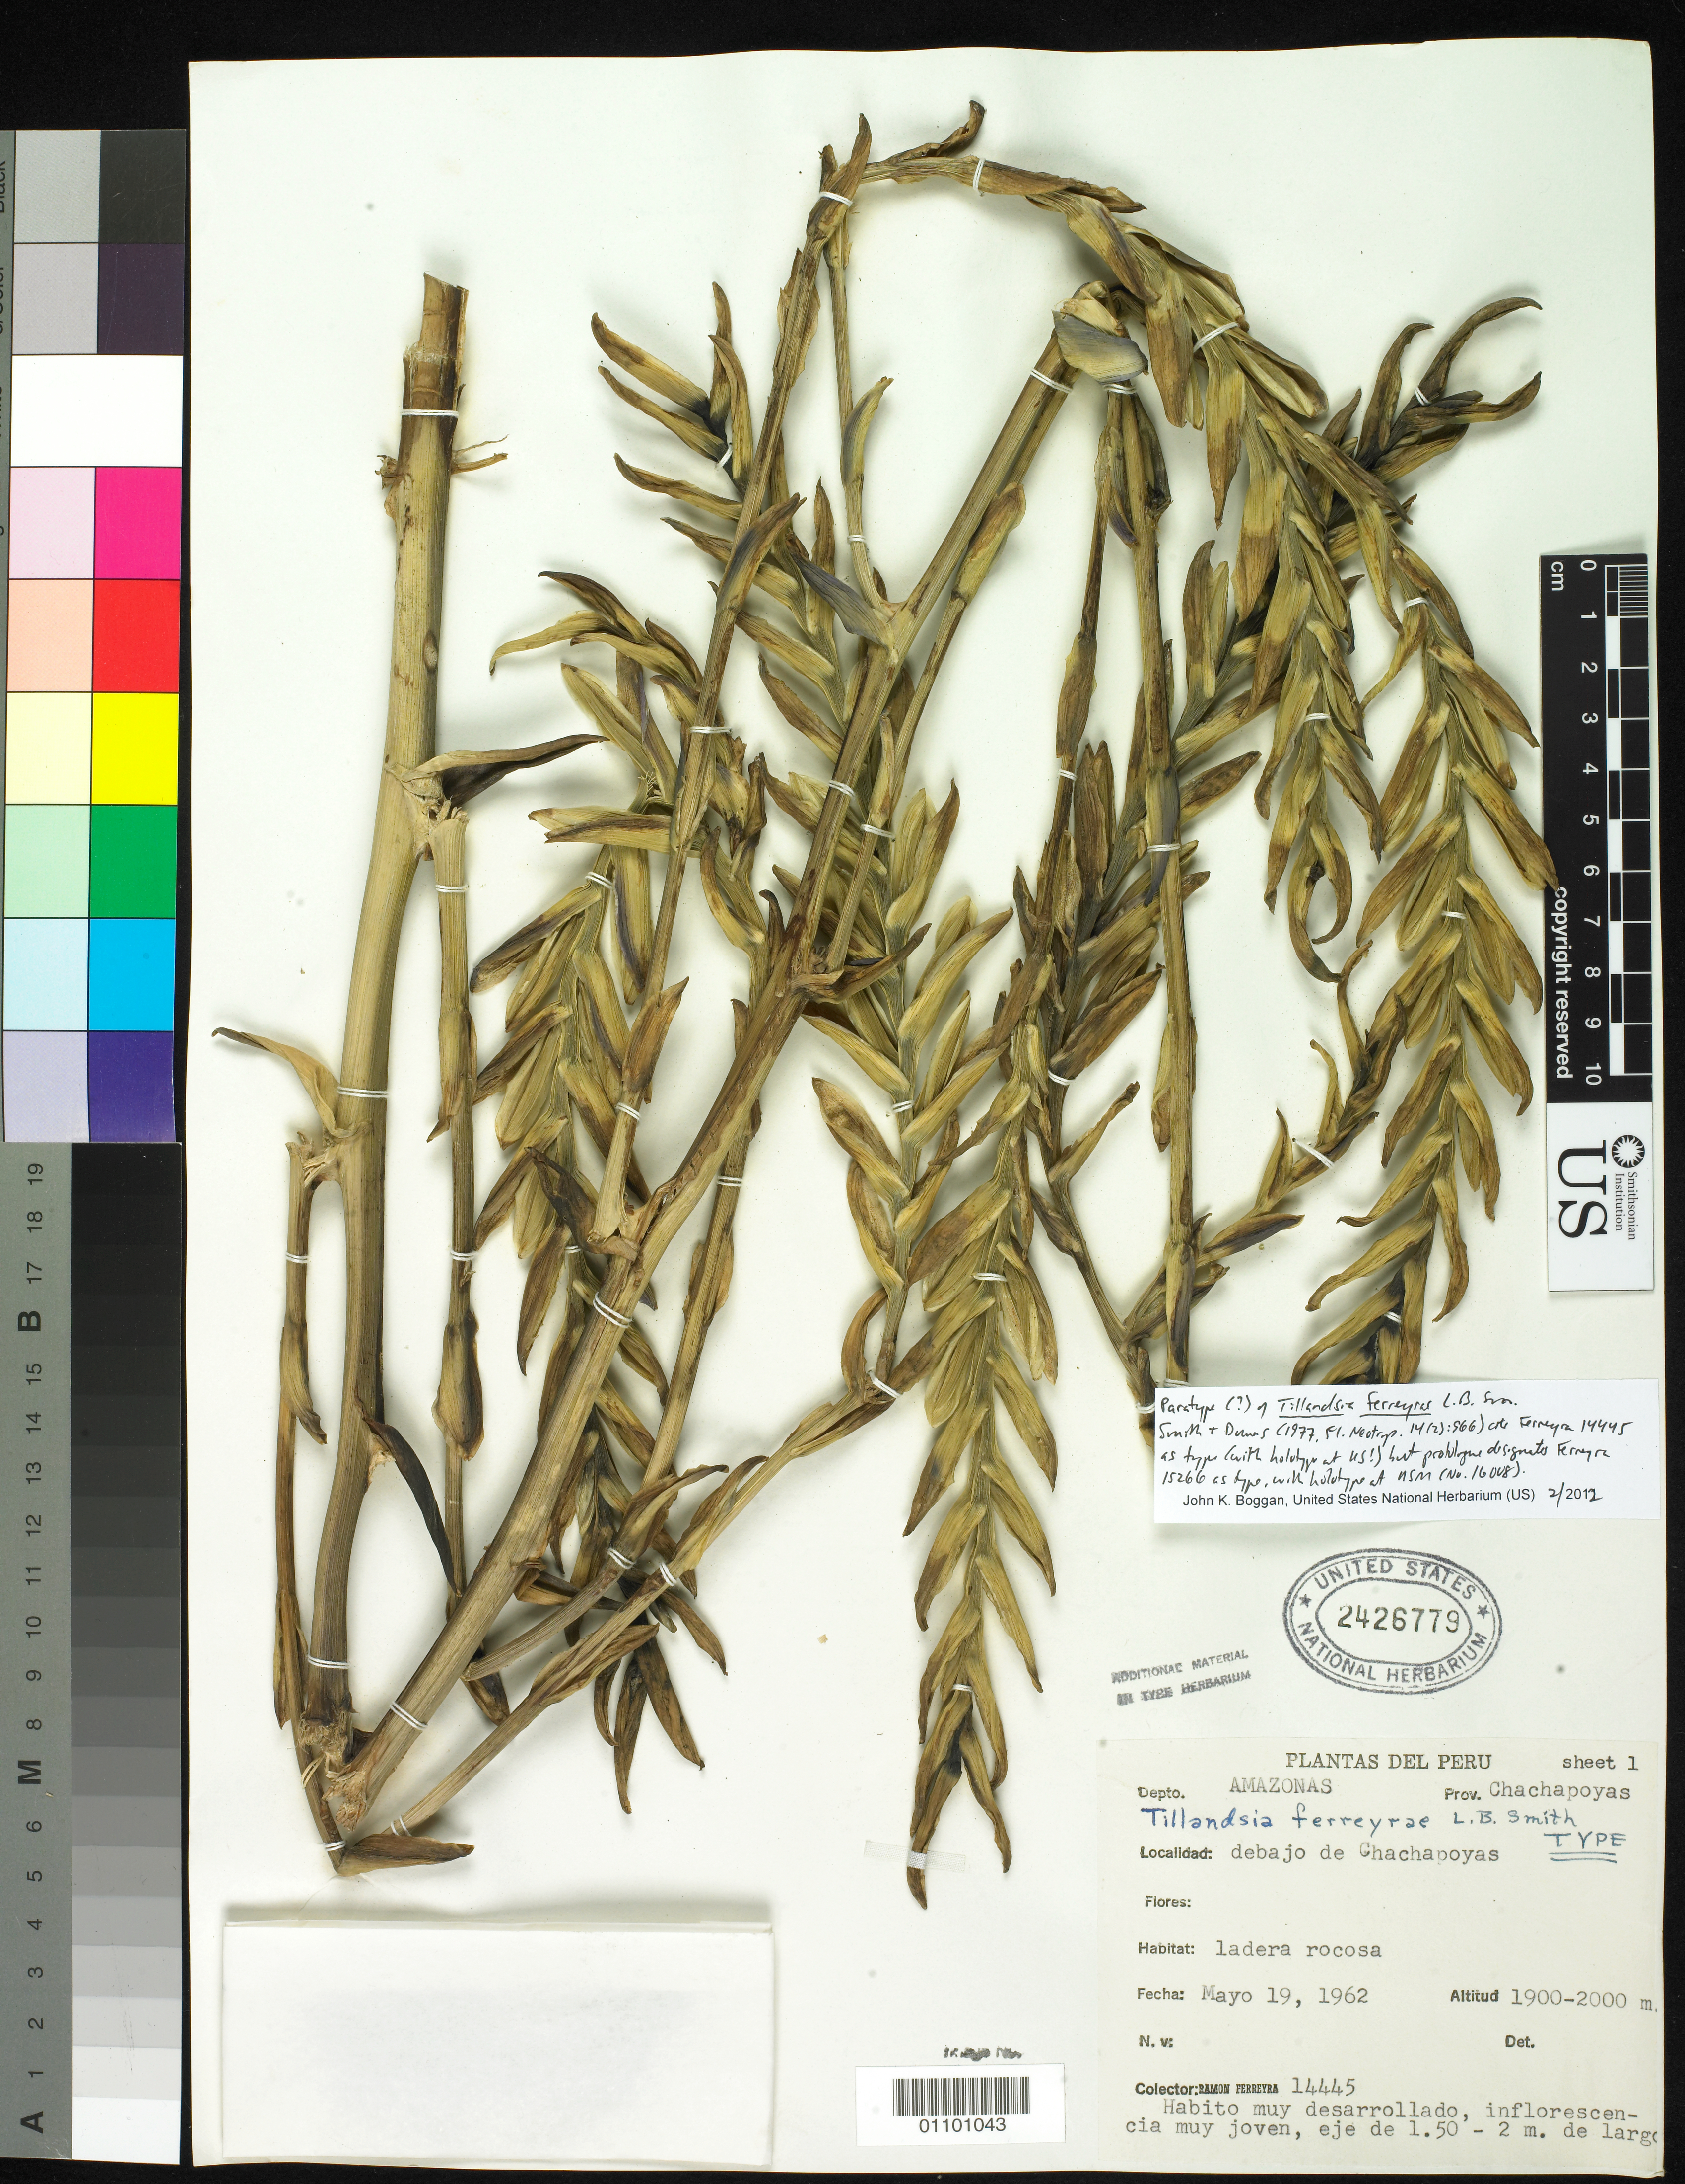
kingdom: Plantae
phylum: Tracheophyta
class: Liliopsida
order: Poales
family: Bromeliaceae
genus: Tillandsia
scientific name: Tillandsia ferreyrae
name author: L.B. Sm.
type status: Paratype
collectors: R. A. Ferreyra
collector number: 14445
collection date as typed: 19 May 1962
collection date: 1962-05-19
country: Peru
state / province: Amazonas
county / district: Chachapoyas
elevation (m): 1900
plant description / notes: Paratype (?) of Tillandsia ferreyrae L.B. Sm. Annotated by L.B. Smith as "Type"; Smith & Downs (1977, Fl. Neotrop. 14(2): 966) cite Ferreyra 14445 as the type of this name with the holotype at US but protologue cites Ferreyra 15266 as type, "Tipo en Herbario San Marcos, USM, No. 16,008; isotipo US".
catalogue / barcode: US 2426779